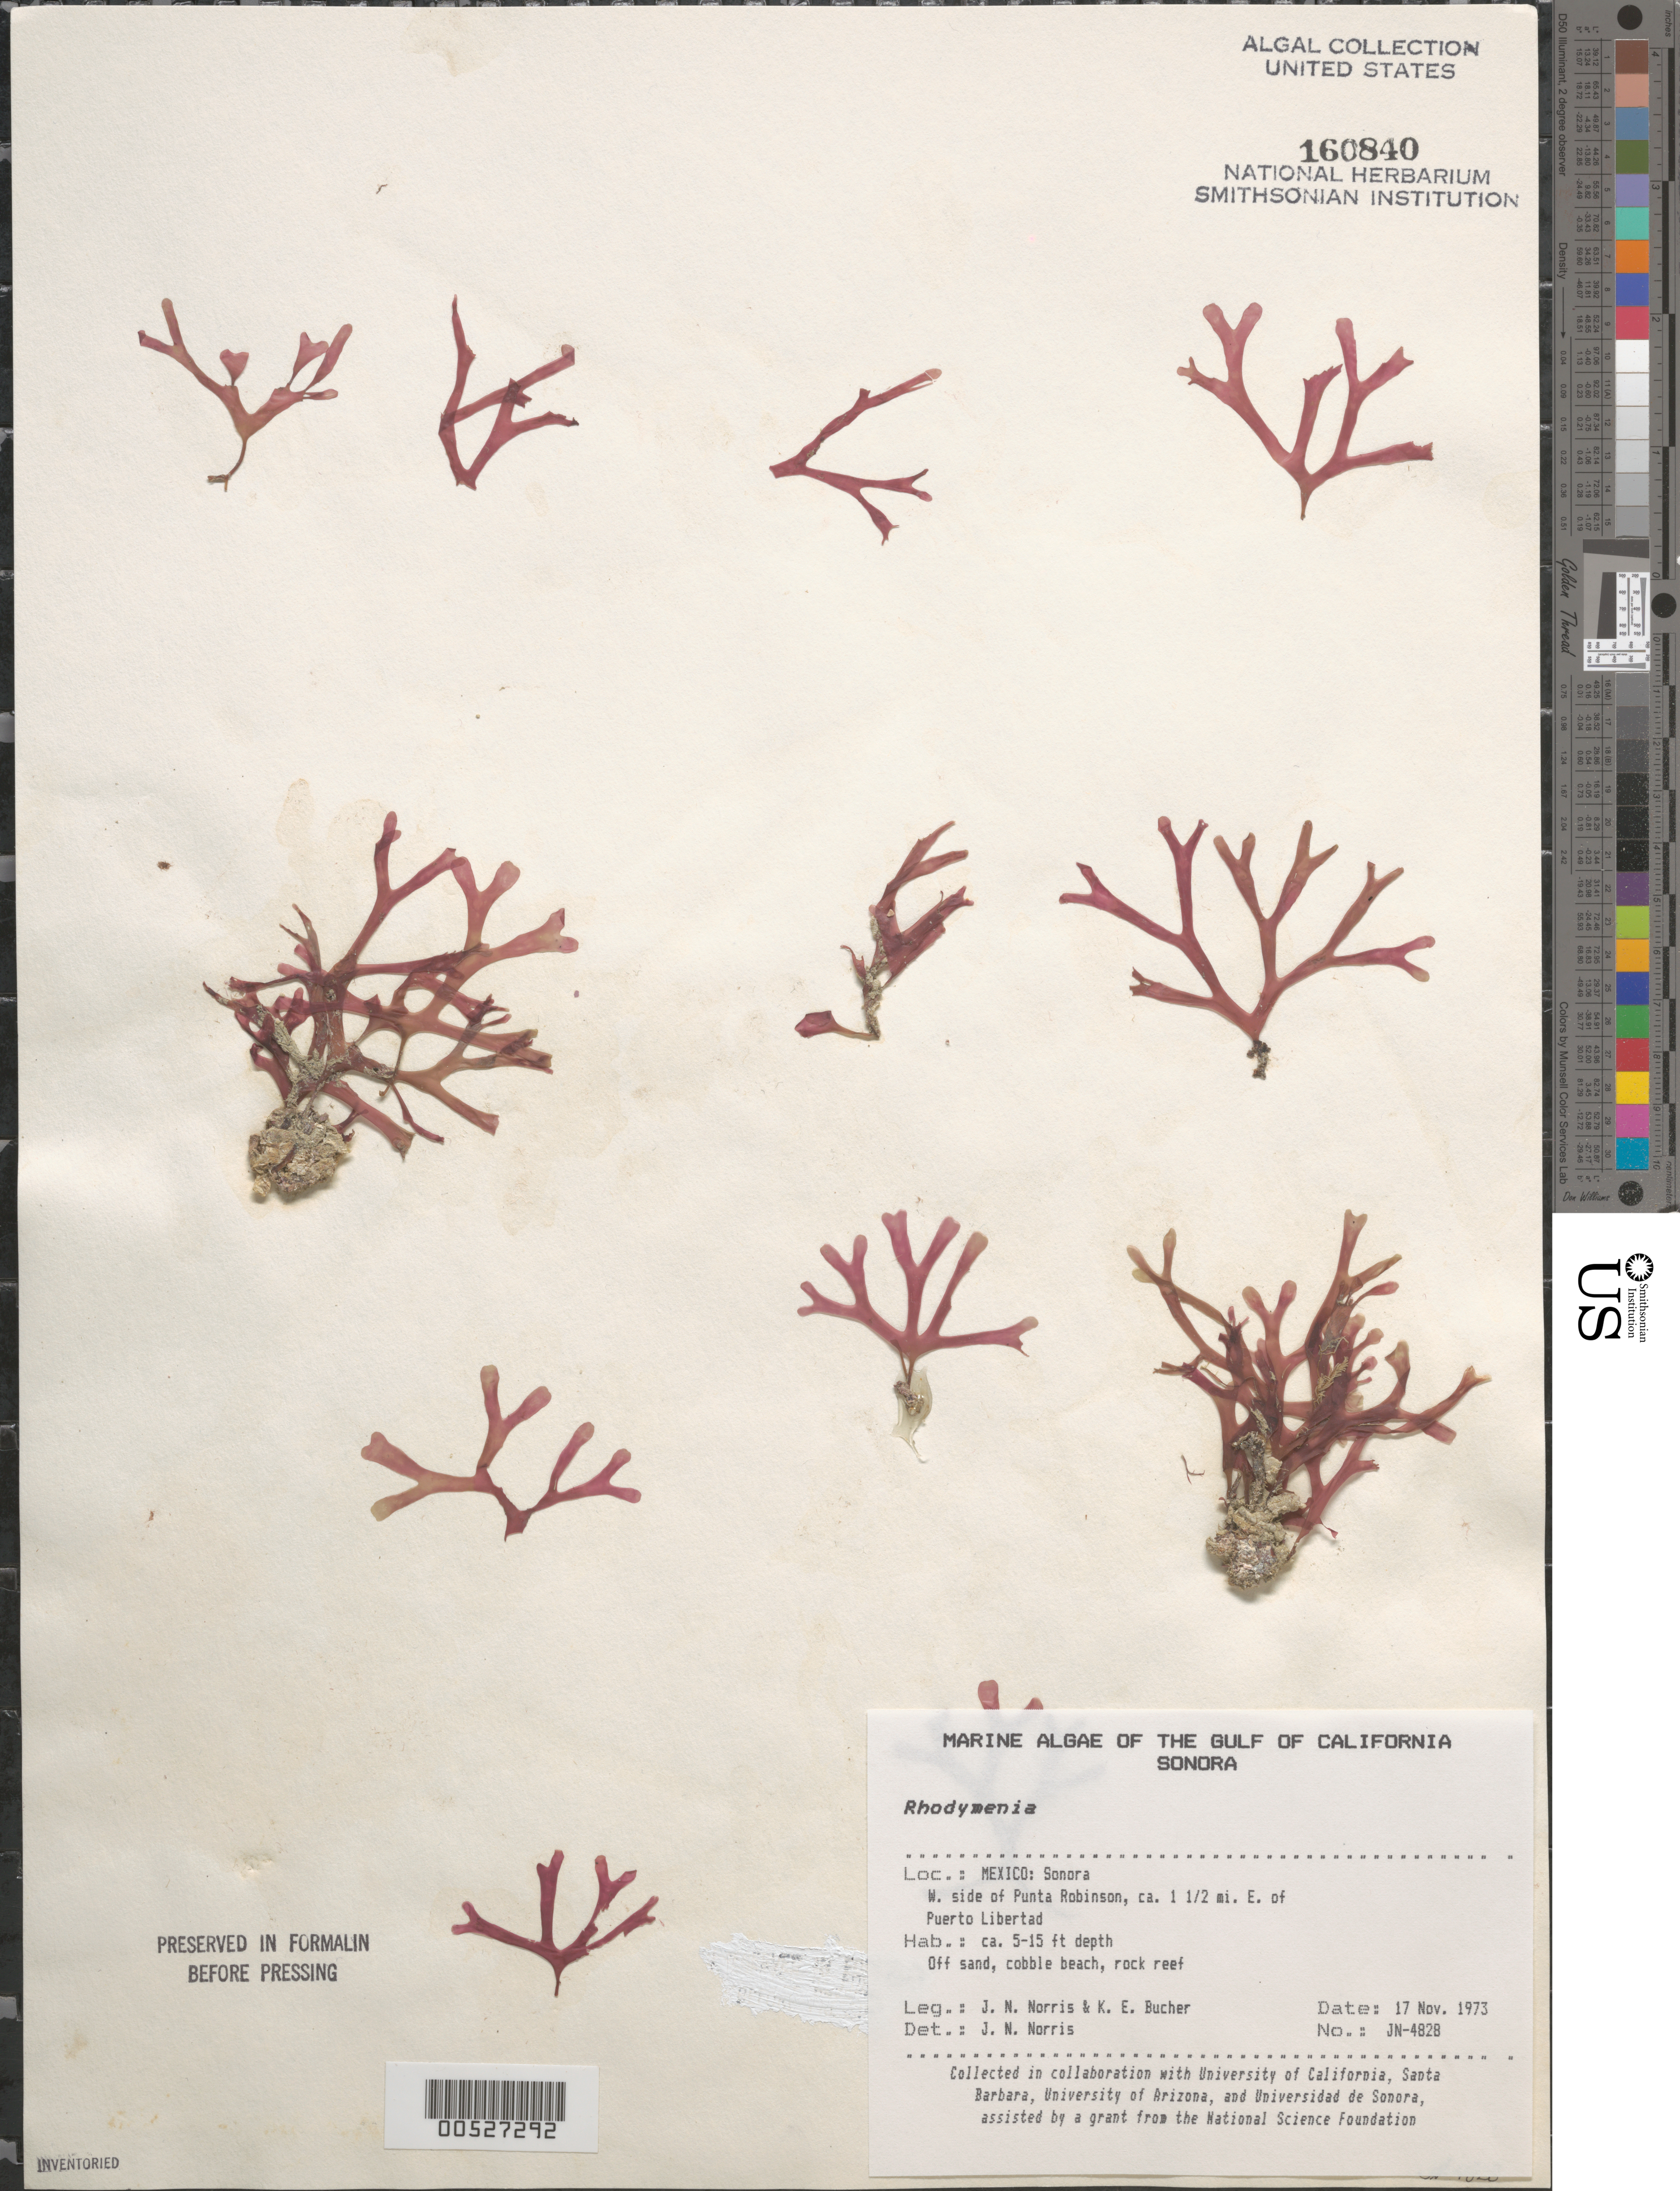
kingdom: Plantae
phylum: Rhodophyta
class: Florideophyceae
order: Rhodymeniales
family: Rhodymeniaceae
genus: Rhodymenia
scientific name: Rhodymenia sp.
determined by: Norris, James N.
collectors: J. N. Norris & K. E. Bucher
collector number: JN-4828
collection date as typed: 17 Nov 1973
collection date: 1973-11-17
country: Mexico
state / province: Sonora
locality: Punta Robinson ca. 1.5 miles east of Puerto Libertad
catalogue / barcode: US 160840